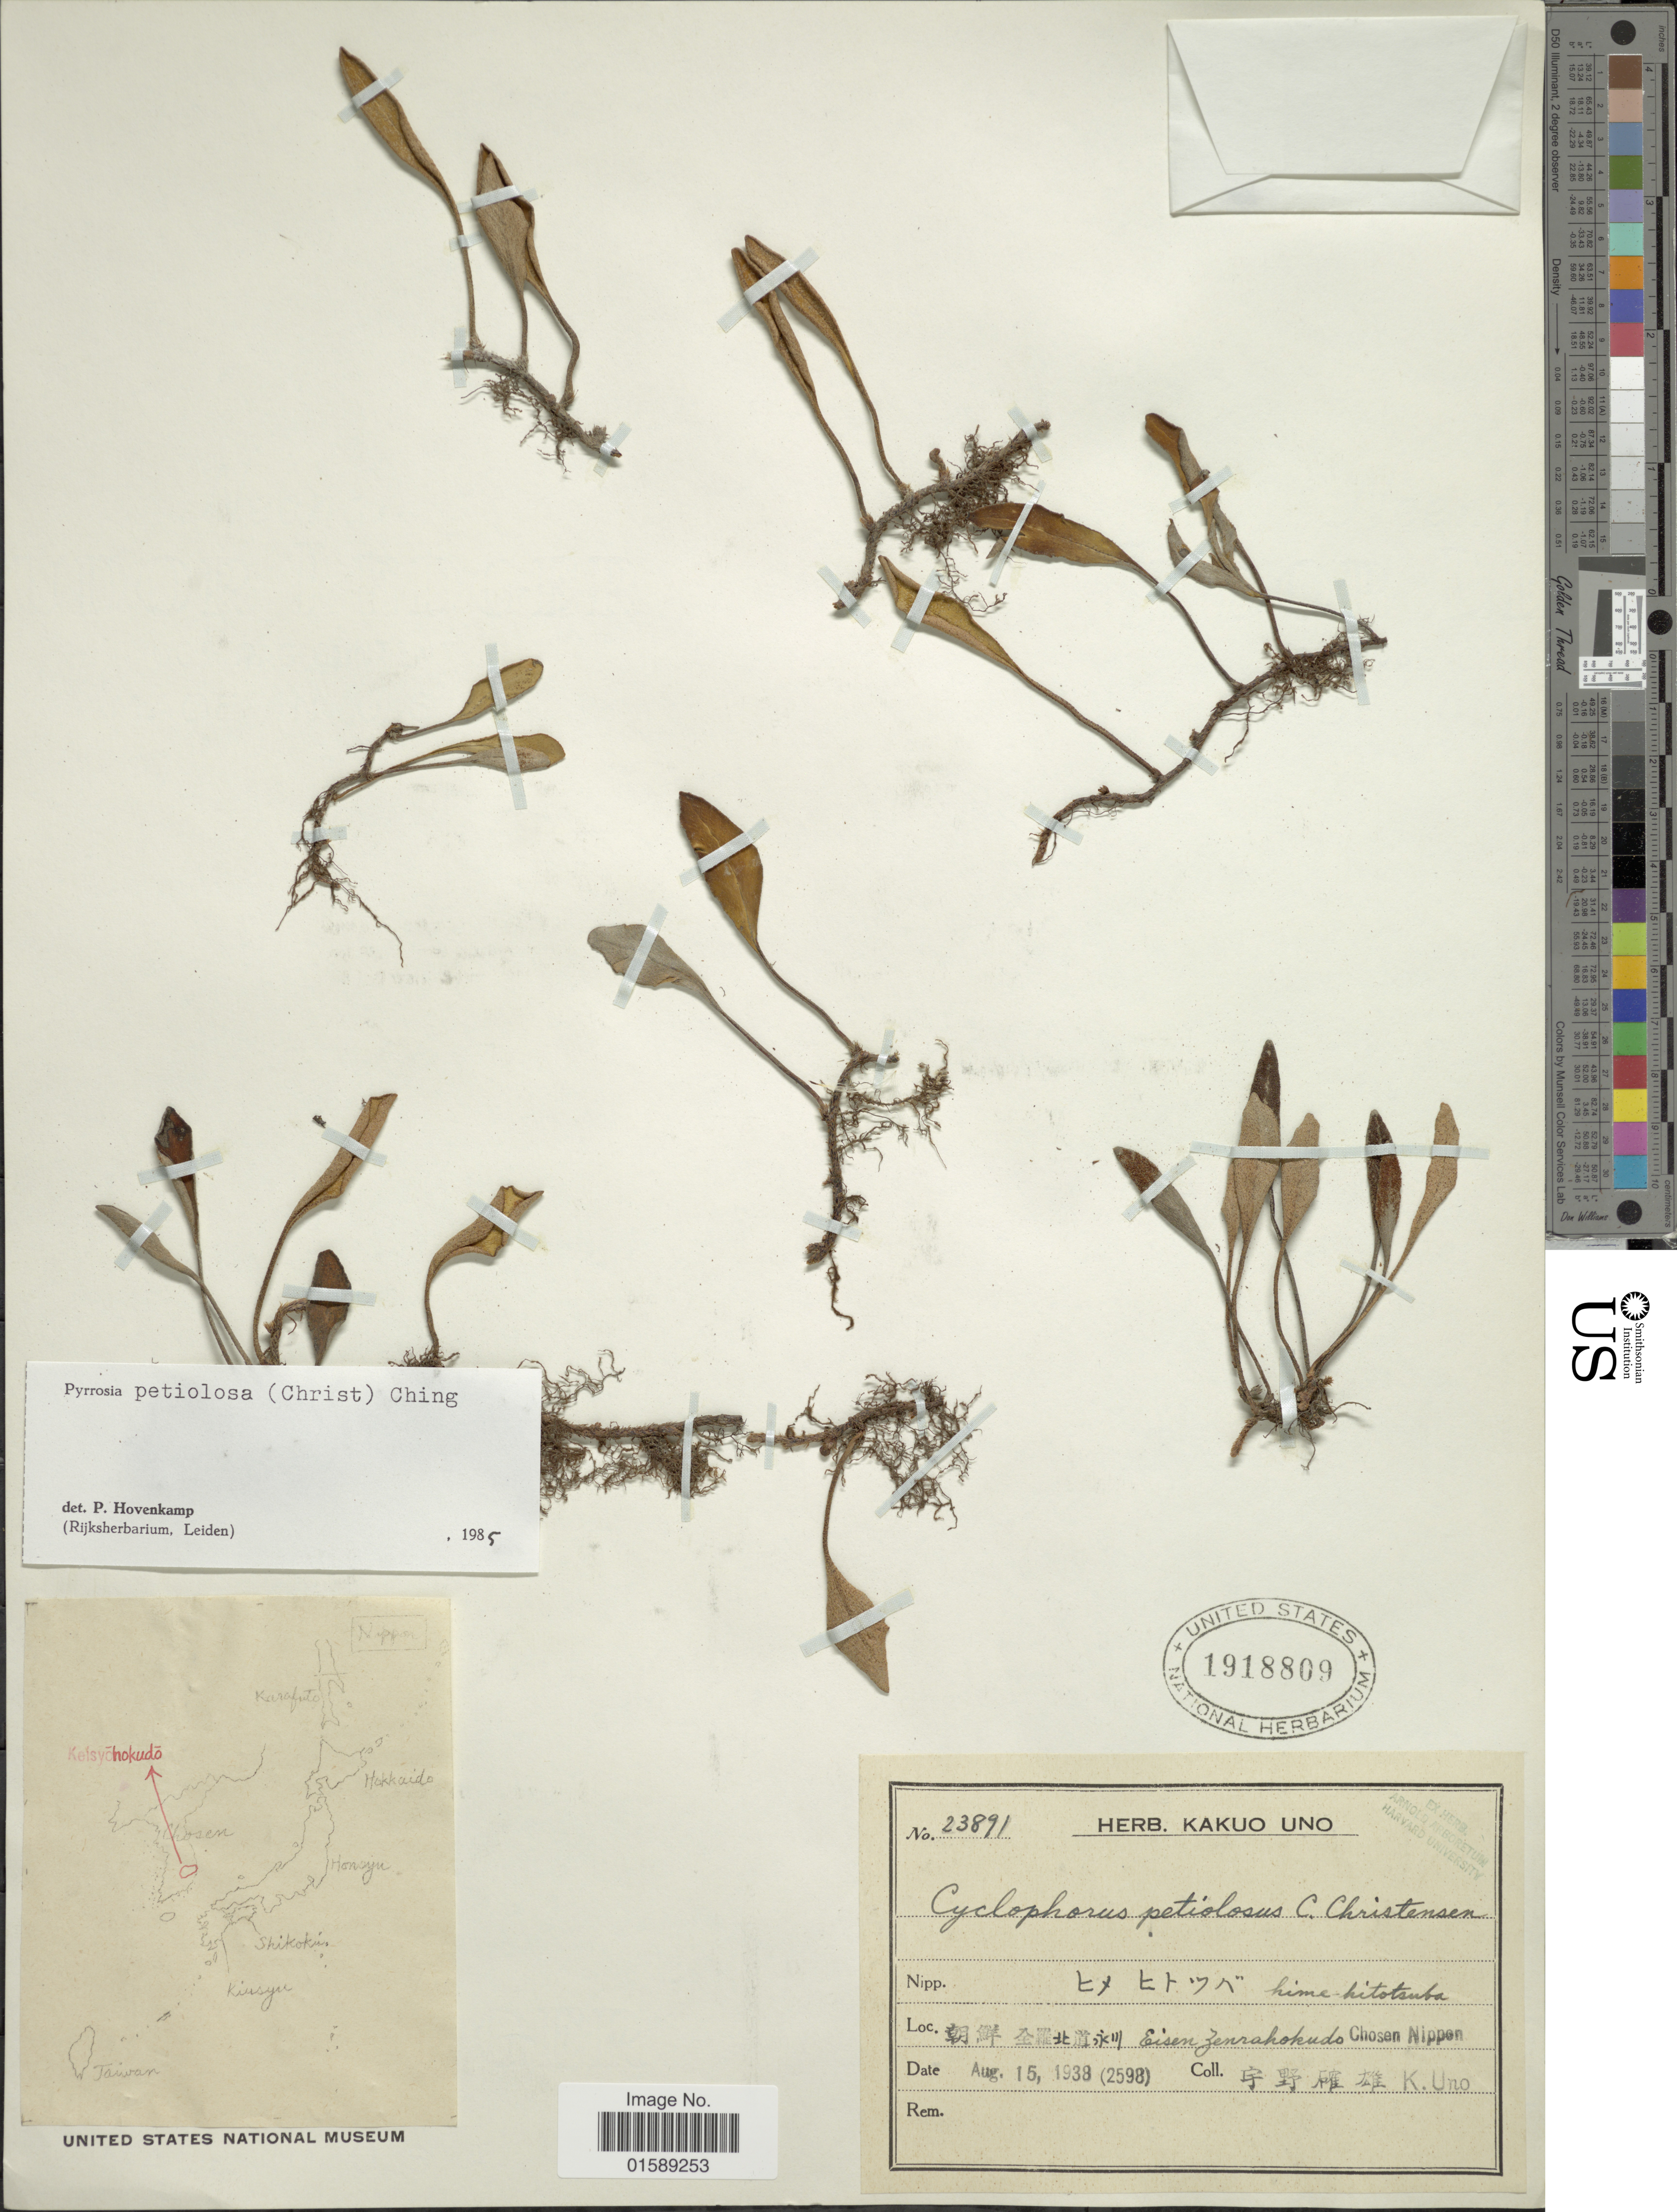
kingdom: Plantae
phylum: Tracheophyta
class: Polypodiopsida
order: Polypodiales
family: Polypodiaceae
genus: Pyrrosia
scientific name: Pyrrosia petiolosa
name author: (Christ) Ching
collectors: K. Uno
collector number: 23891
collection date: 1938-08-15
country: Japan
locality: Eisen Zenrahokudo Chosen Nippon.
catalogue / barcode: US 1918809